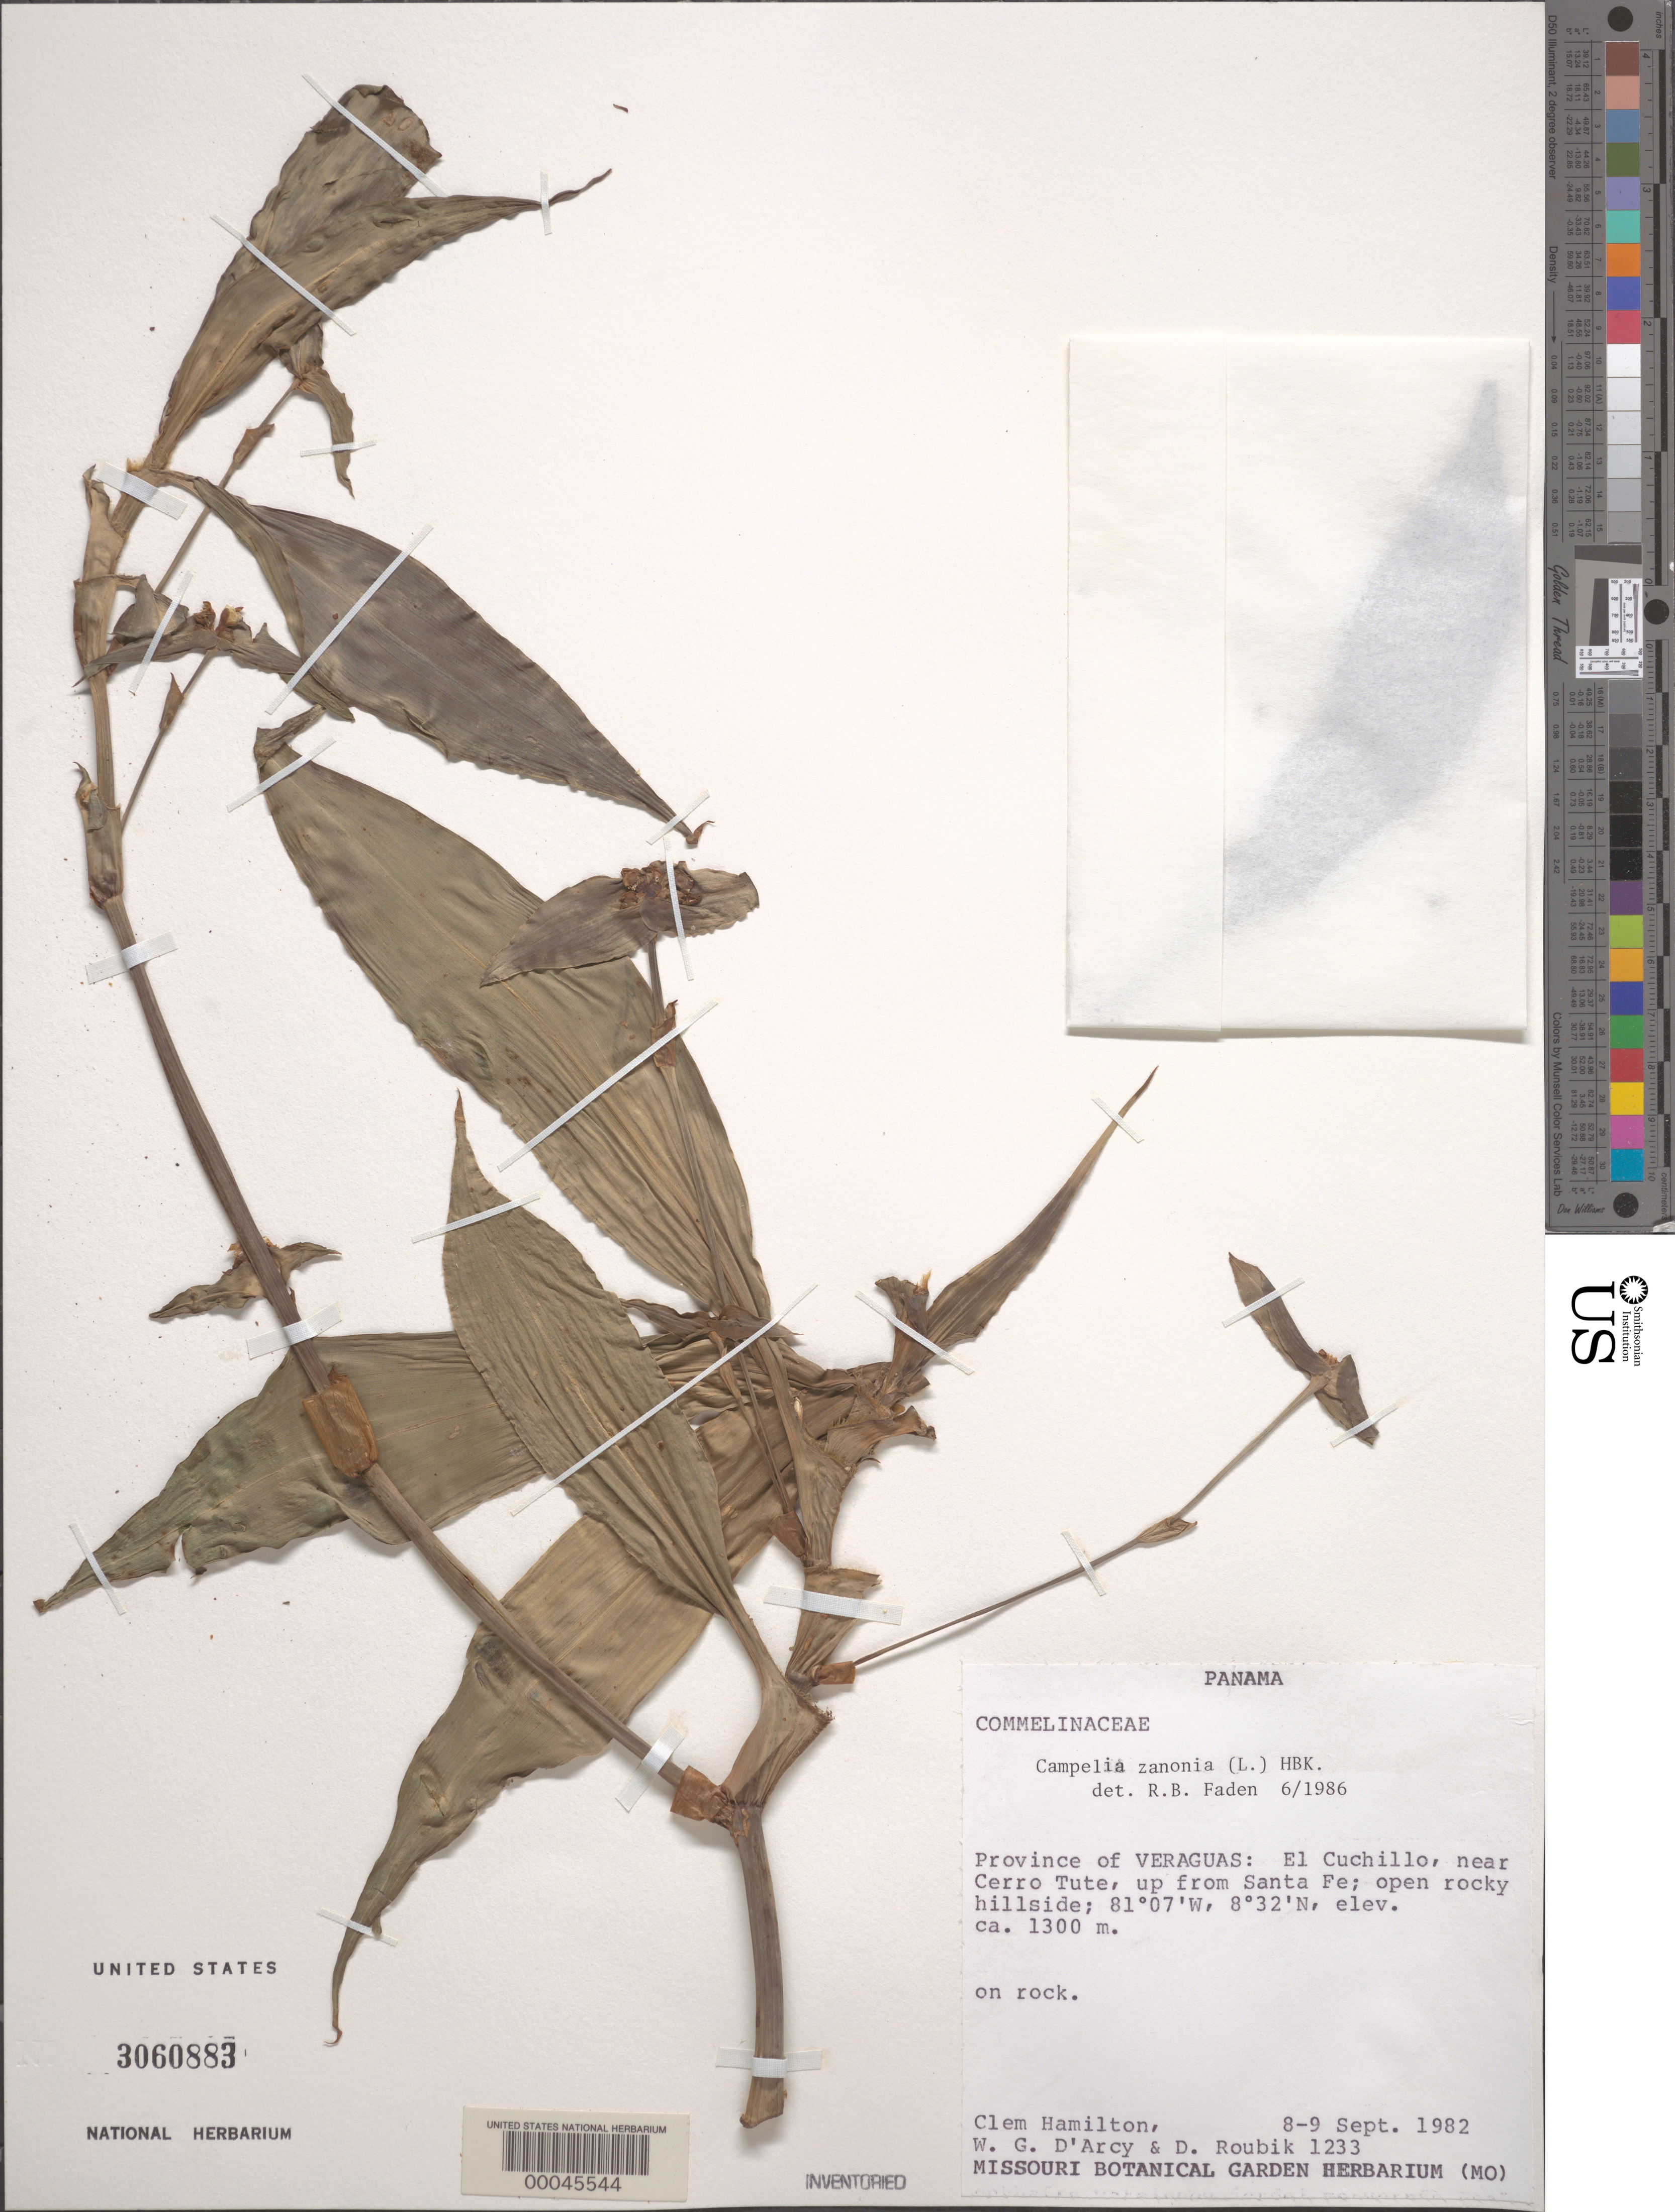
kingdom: Plantae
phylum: Tracheophyta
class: Liliopsida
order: Commelinales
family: Commelinaceae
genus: Tradescantia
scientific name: Tradescantia zanonia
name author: (L.) Sw.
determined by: Faden, Robert B., (US), Smithsonian Institution - National Museum of Natural History (UNITED STATES)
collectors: C. Hamilton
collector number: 1233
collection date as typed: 08 Sep 1982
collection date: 1982-09-08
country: Panama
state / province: Veraguas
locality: El Cuchillo near Cerro Tute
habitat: Open rocky hillside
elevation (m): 1300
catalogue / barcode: US 3060883